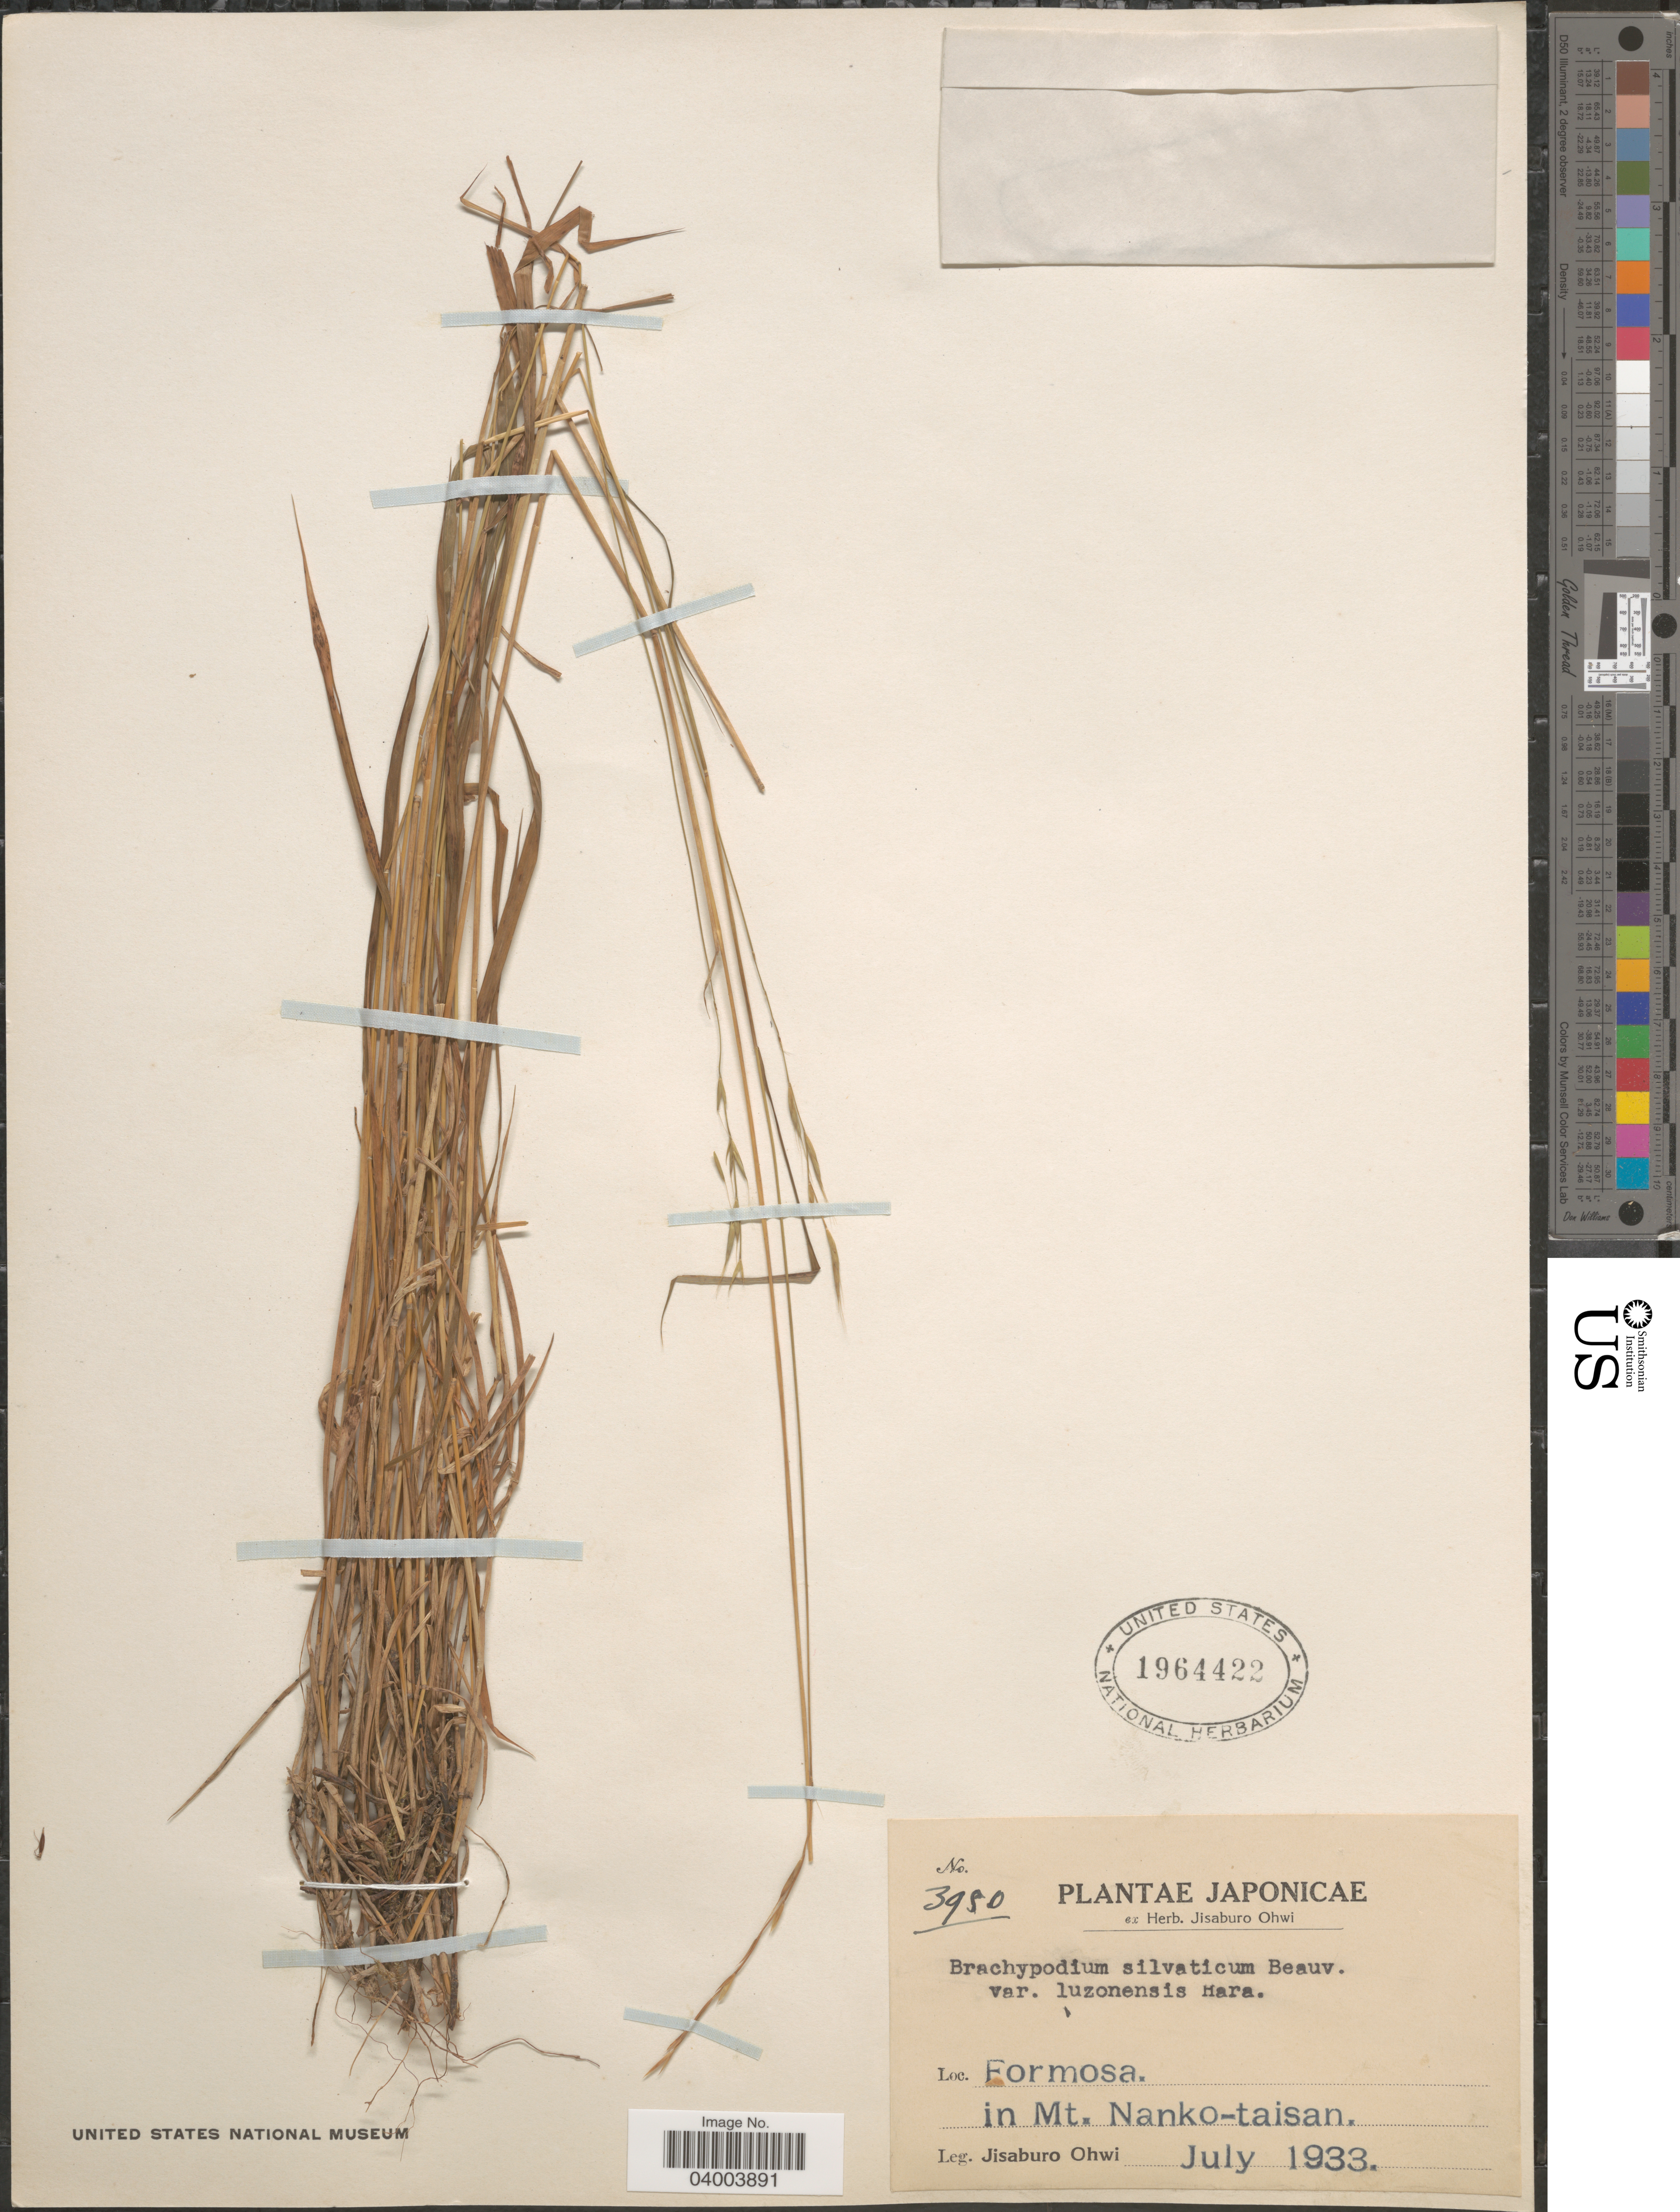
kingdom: Plantae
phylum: Tracheophyta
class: Liliopsida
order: Poales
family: Poaceae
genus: Brachypodium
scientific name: Brachypodium sylvaticum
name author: (Huds.) P. Beauv.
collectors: J. Ohwi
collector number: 3980*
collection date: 1933-07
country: Taiwan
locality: Formosa in Mt. Nanko-taisan.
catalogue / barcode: US 1964422